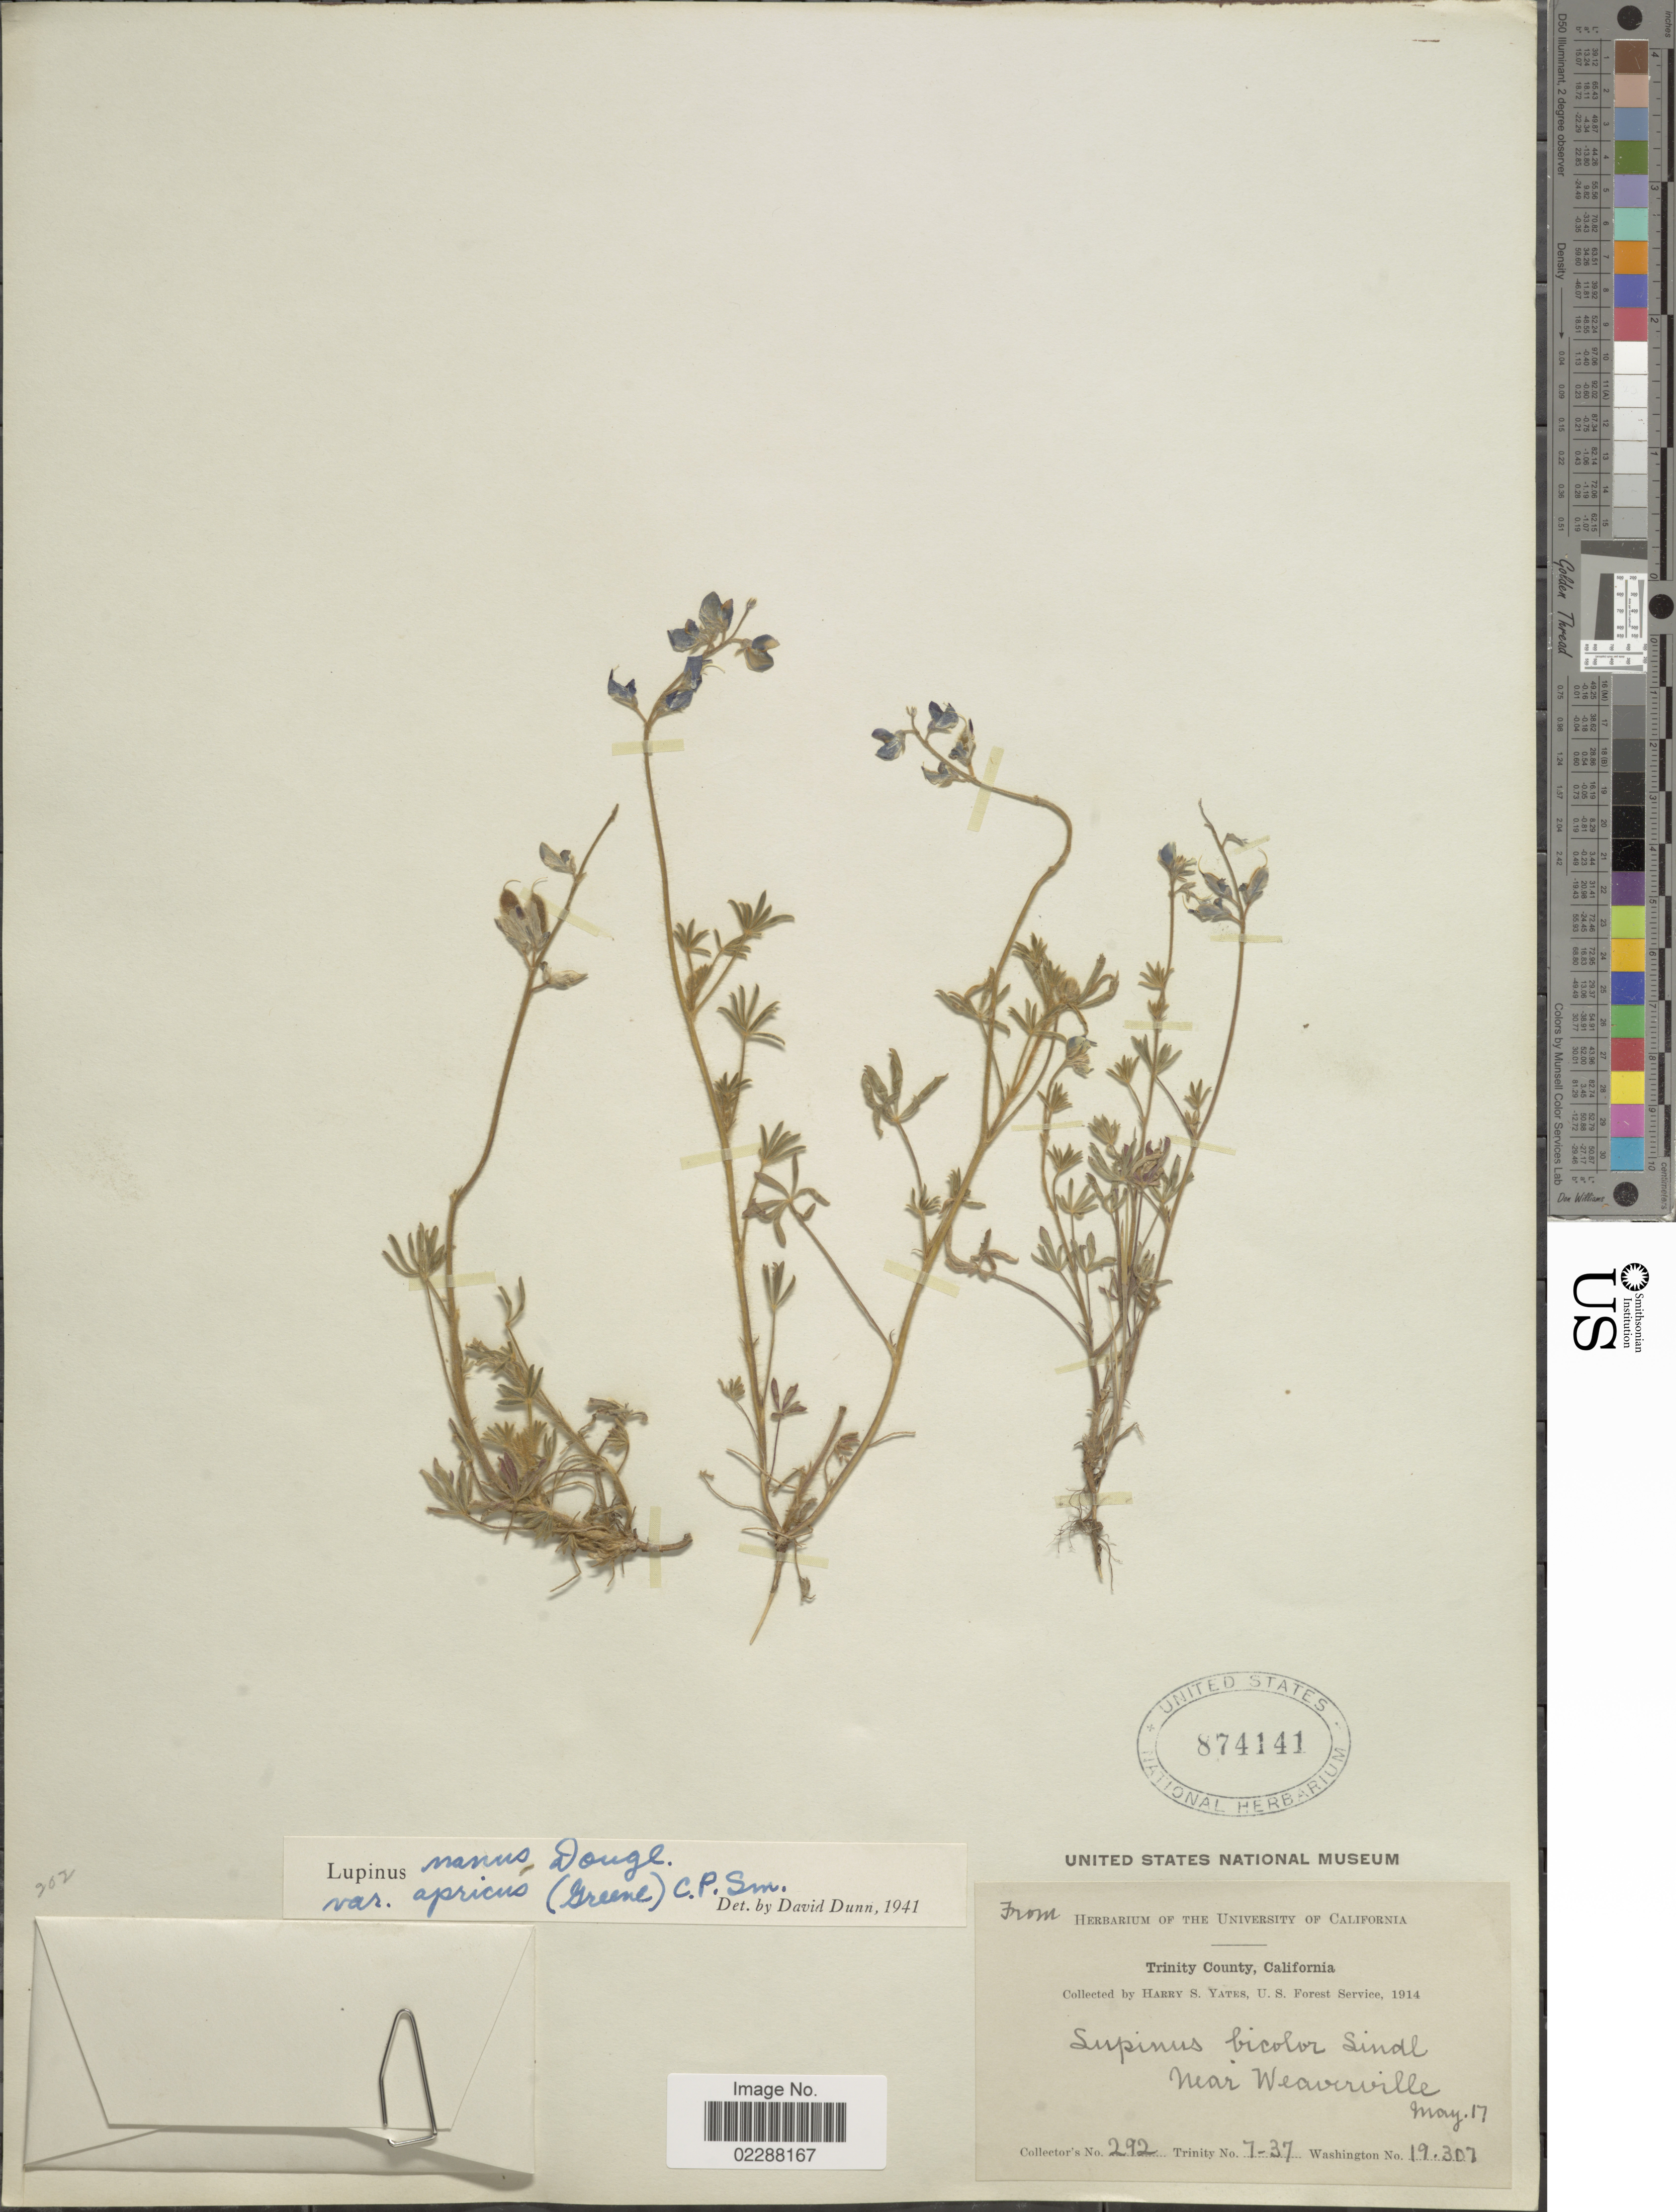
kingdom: Plantae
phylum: Tracheophyta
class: Magnoliopsida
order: Fabales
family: Fabaceae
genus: Lupinus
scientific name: Lupinus vallicola subsp. apricus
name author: (Greene) D.B. Dunn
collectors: H. S. Yates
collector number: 292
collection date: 1914-05-17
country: United States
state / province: California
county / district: Trinity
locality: Trinity County, California, Near Weaverville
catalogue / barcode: US 874141